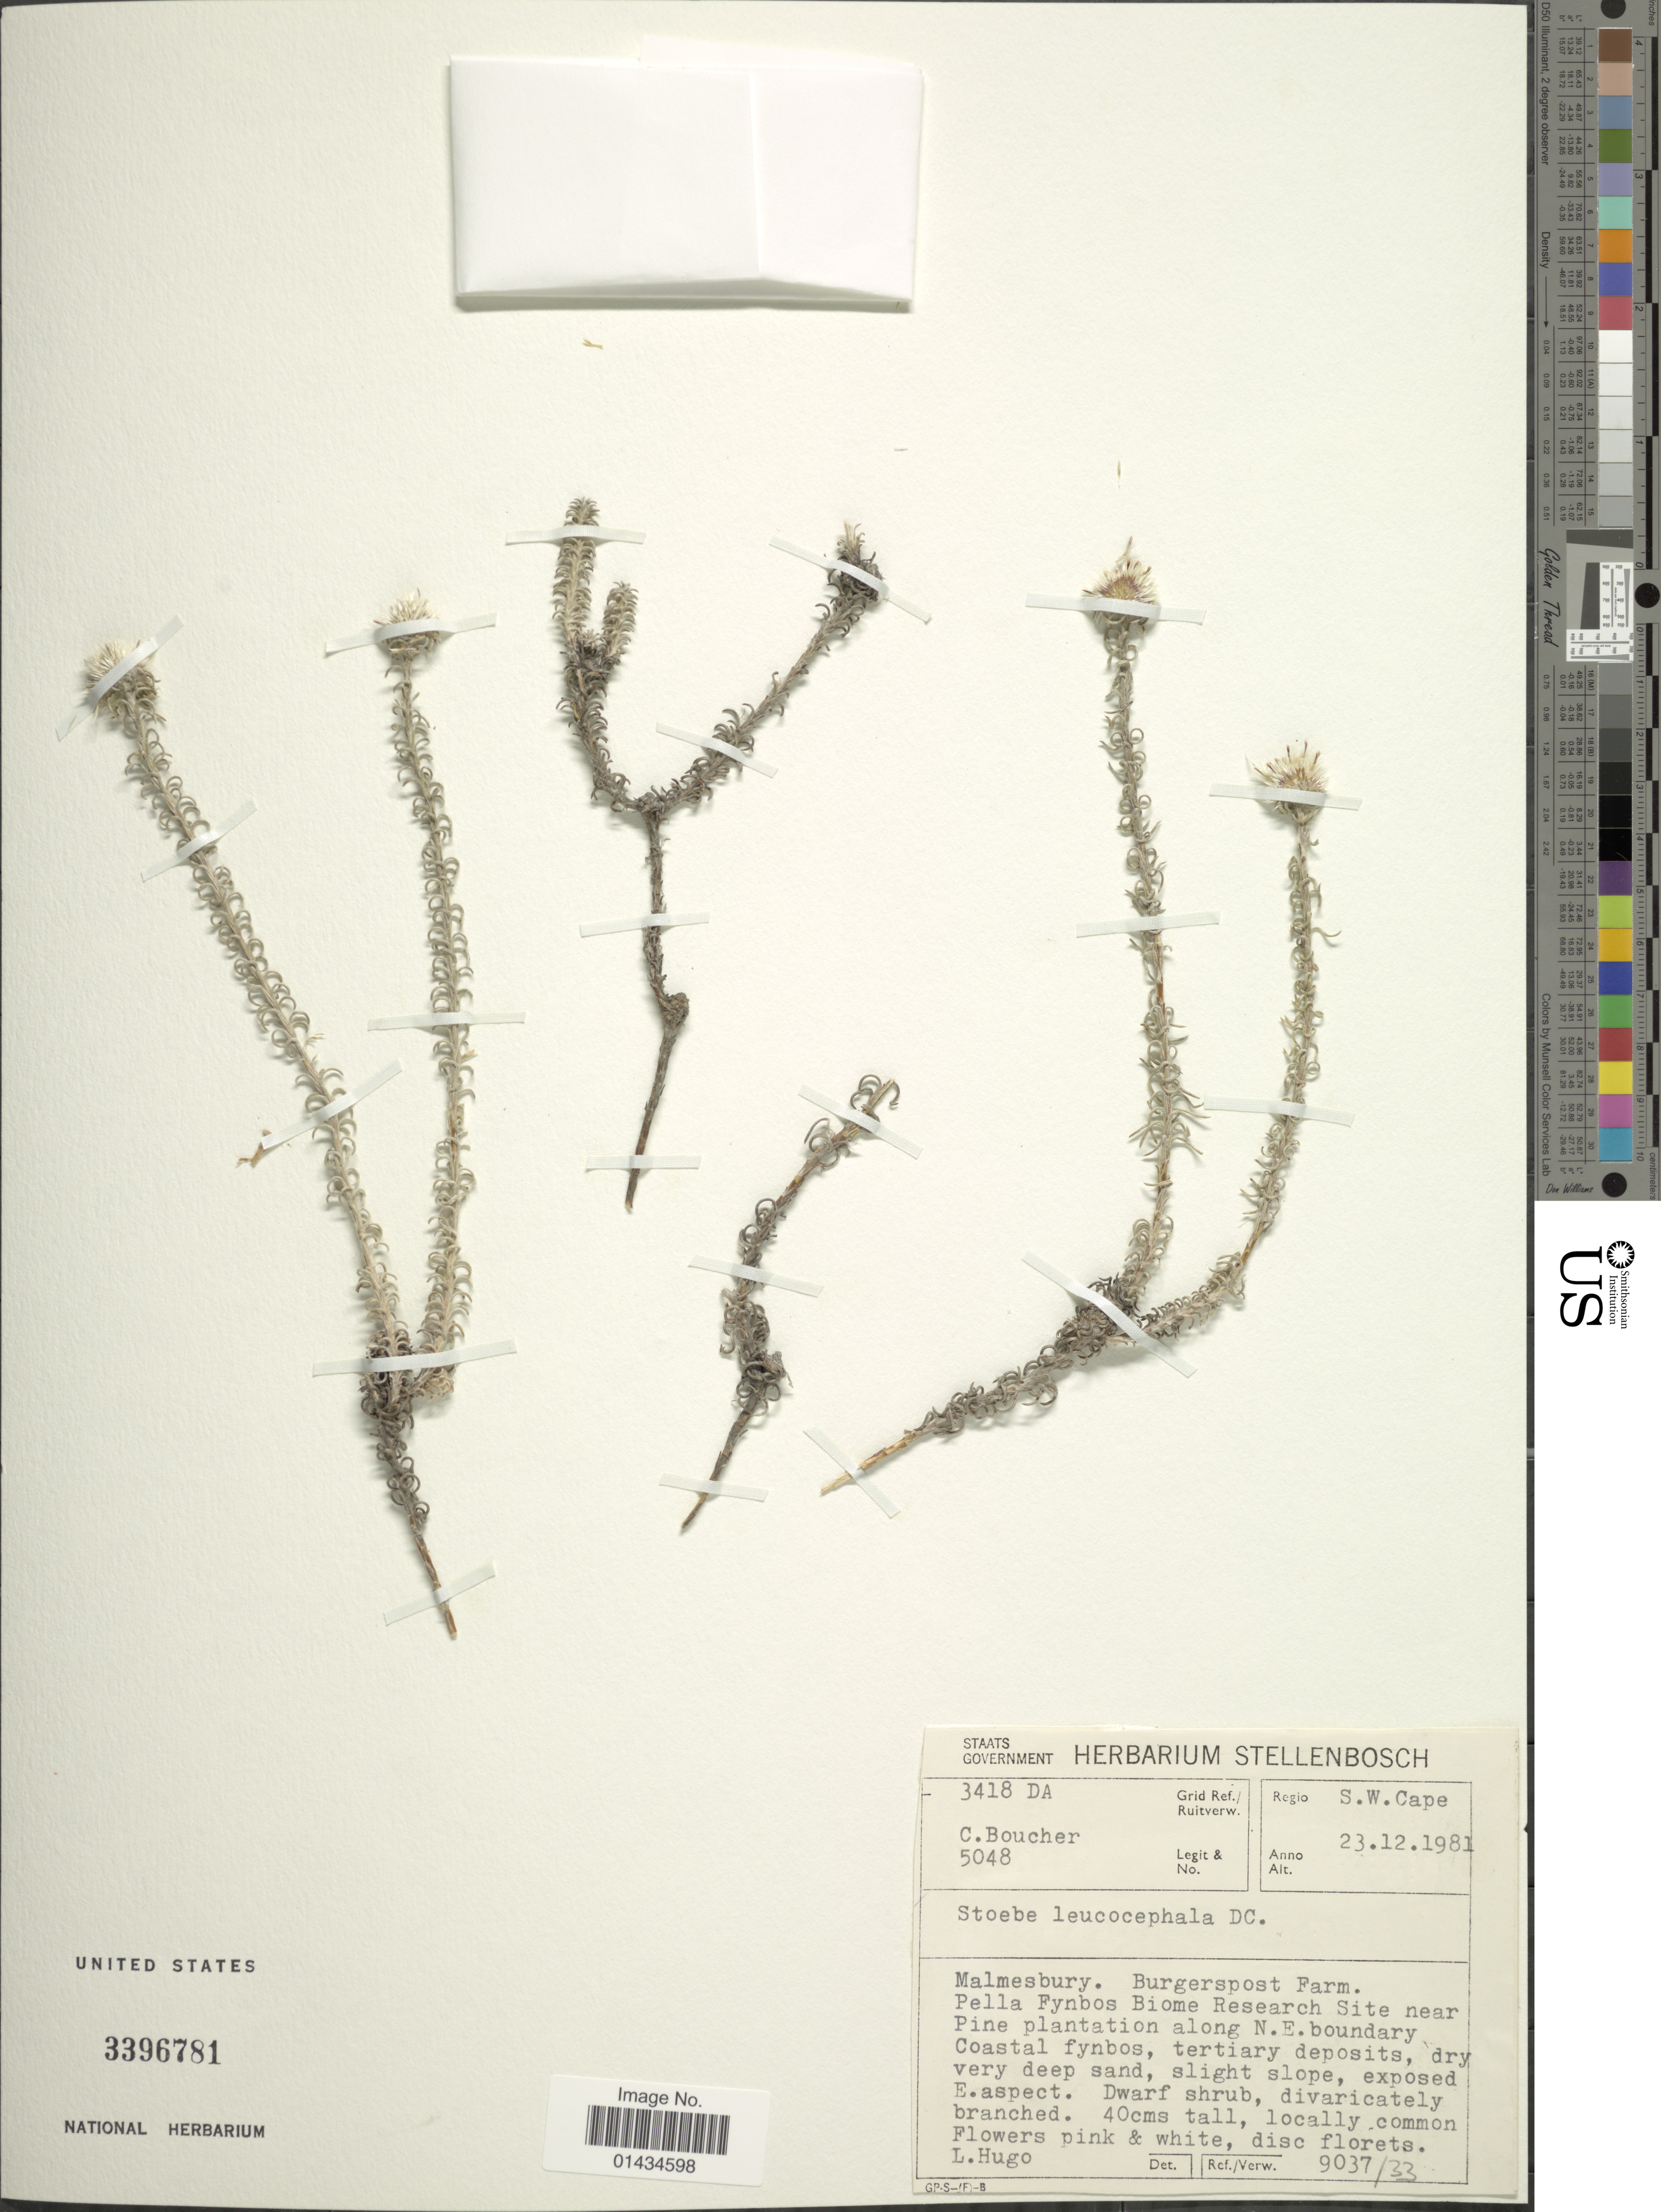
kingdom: Plantae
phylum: Tracheophyta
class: Magnoliopsida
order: Asterales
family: Asteraceae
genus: Stoebe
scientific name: Stoebe leucocephala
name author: DC.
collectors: C. Boucher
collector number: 5048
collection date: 1981-12-23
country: South Africa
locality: Regio S.W. Cape, Malmesbury, Burgerspost Farm, Pella Fynbos Biome Research Site near Pine plantation along N.E. boundary Coastal fynbos, tertiary deposits, dry very deep sand, slight slope, exposed E.aspect.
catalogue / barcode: US 3396781